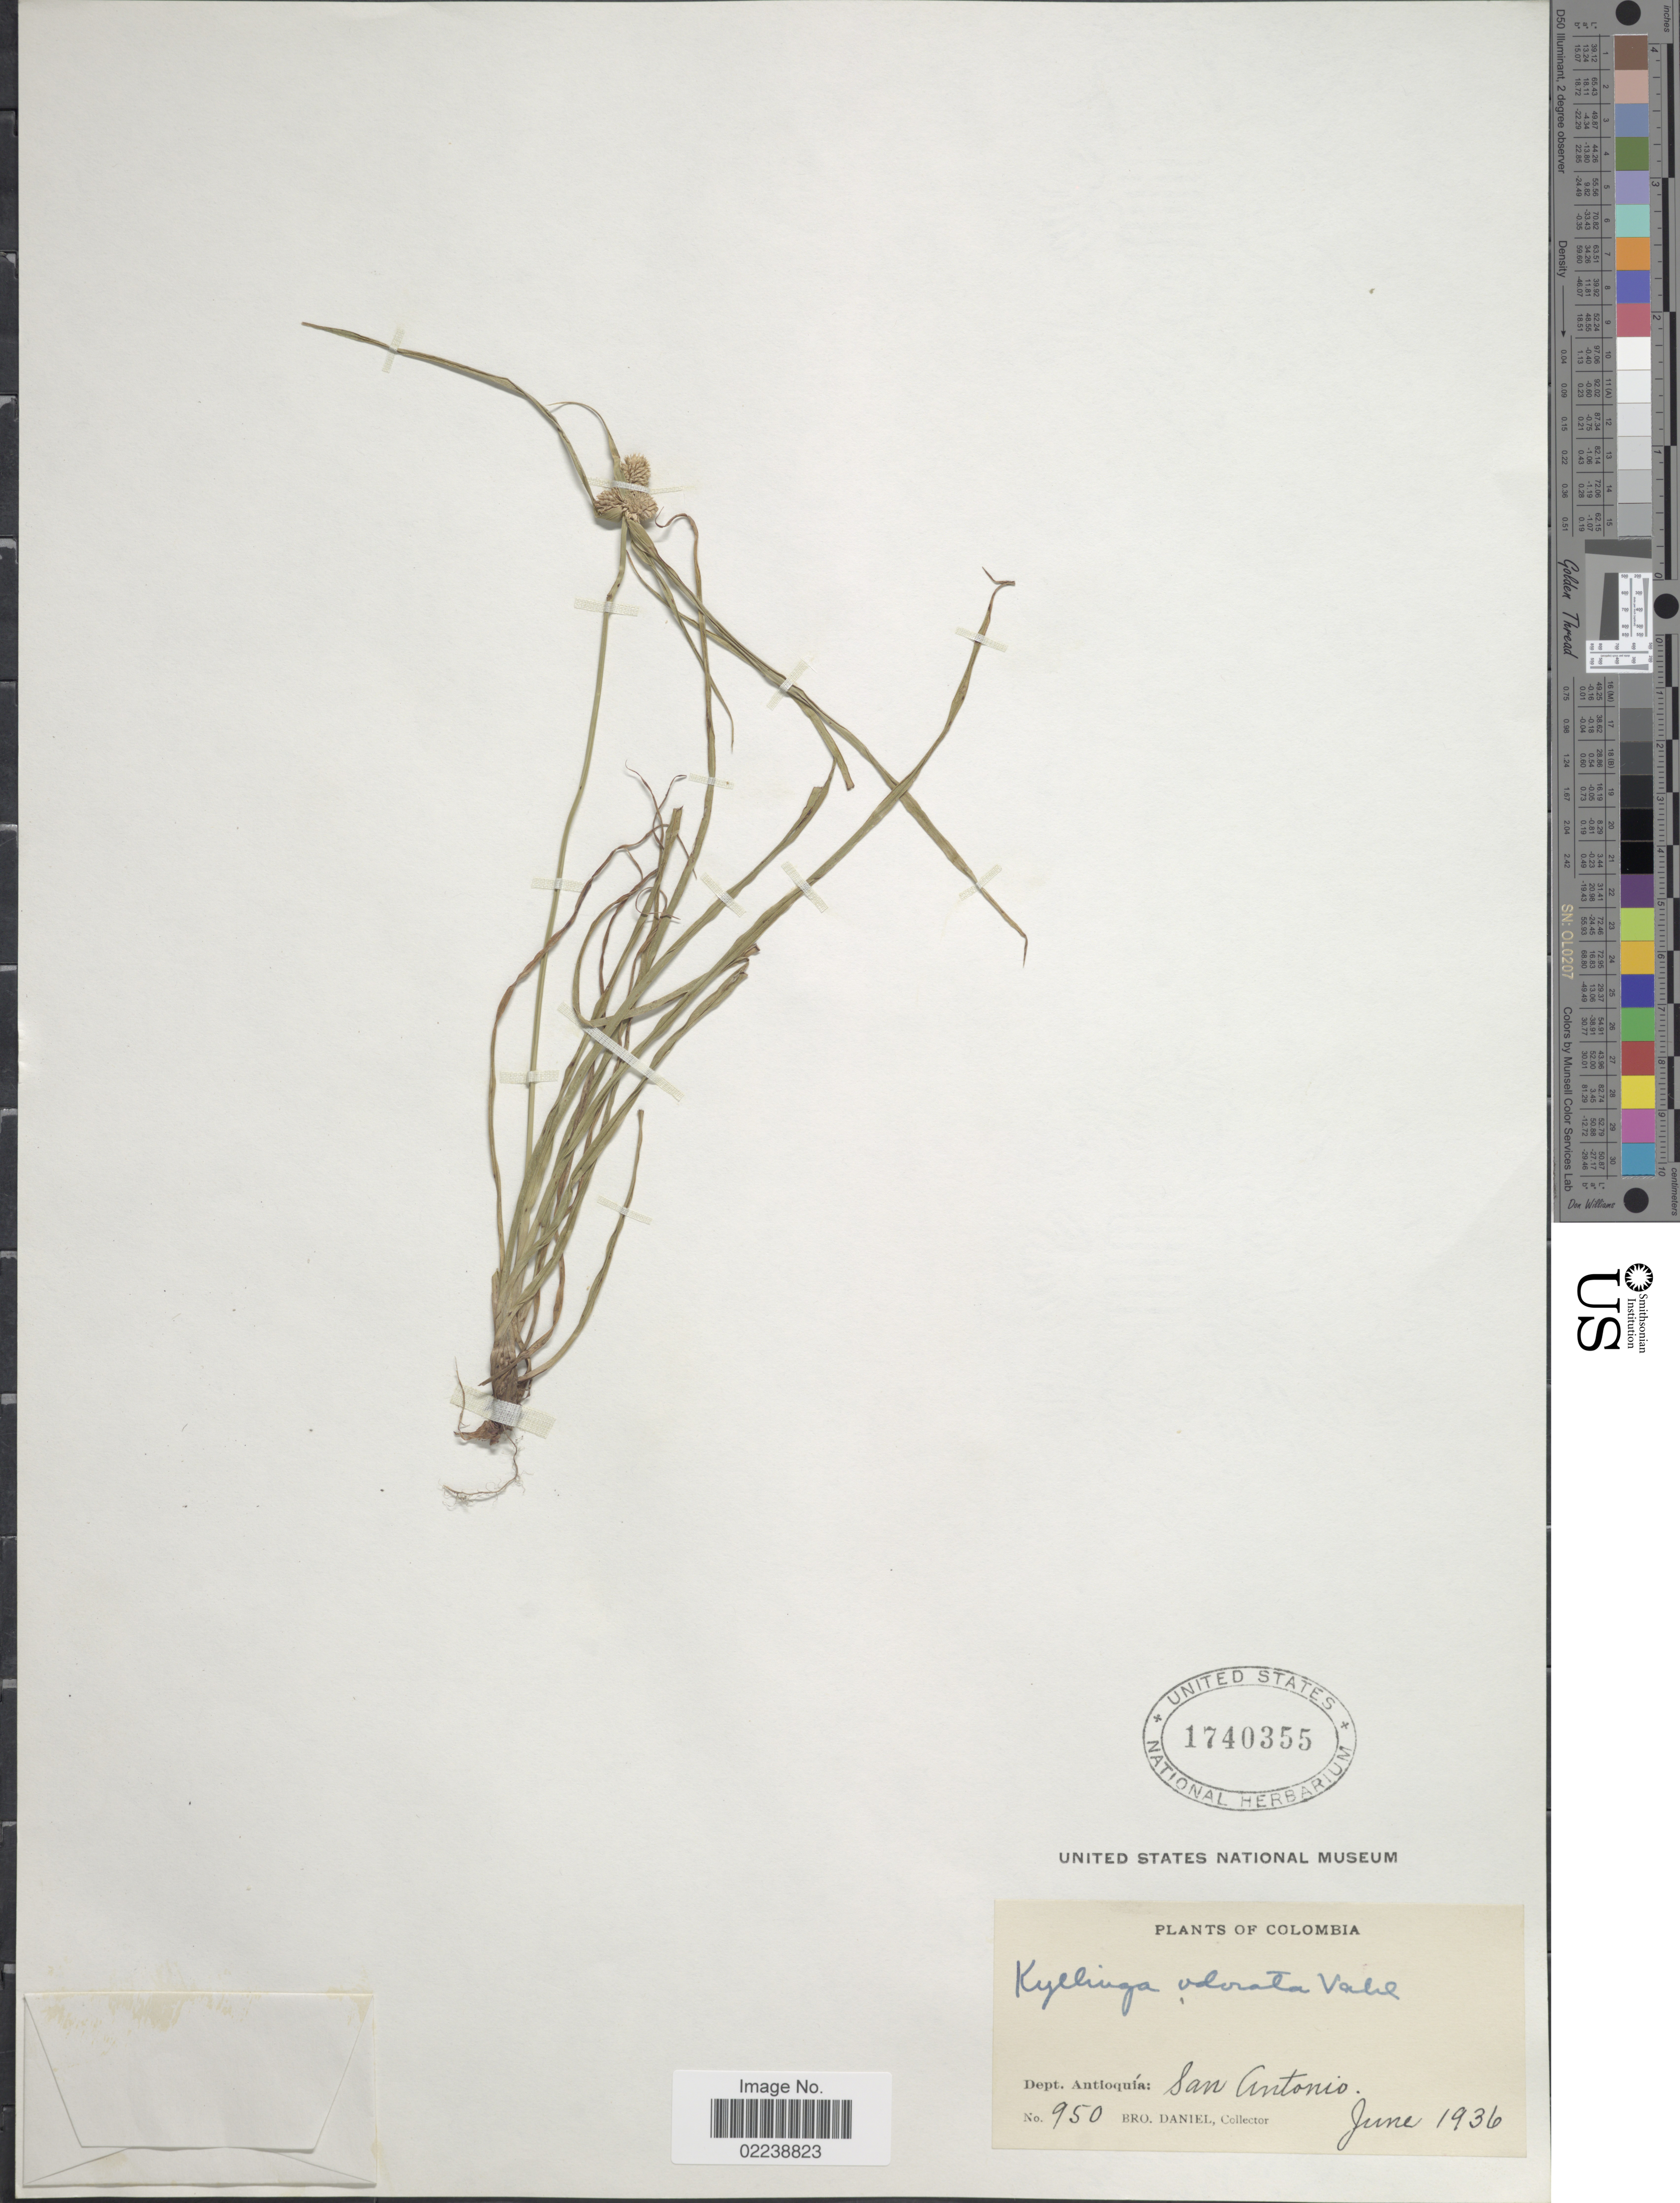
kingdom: Plantae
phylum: Tracheophyta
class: Liliopsida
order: Poales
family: Cyperaceae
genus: Cyperus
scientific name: Cyperus sesquiflorus subsp. sesquiflorus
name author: (Torr.) Mattf. & Kük.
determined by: Strong, M. T., (US), Smithsonian Institution - National Museum of Natural History (UNITED STATES)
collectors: Bro. Daniel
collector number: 950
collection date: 1936-06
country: Colombia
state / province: Antioquia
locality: San Antonio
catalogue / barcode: US 1740355